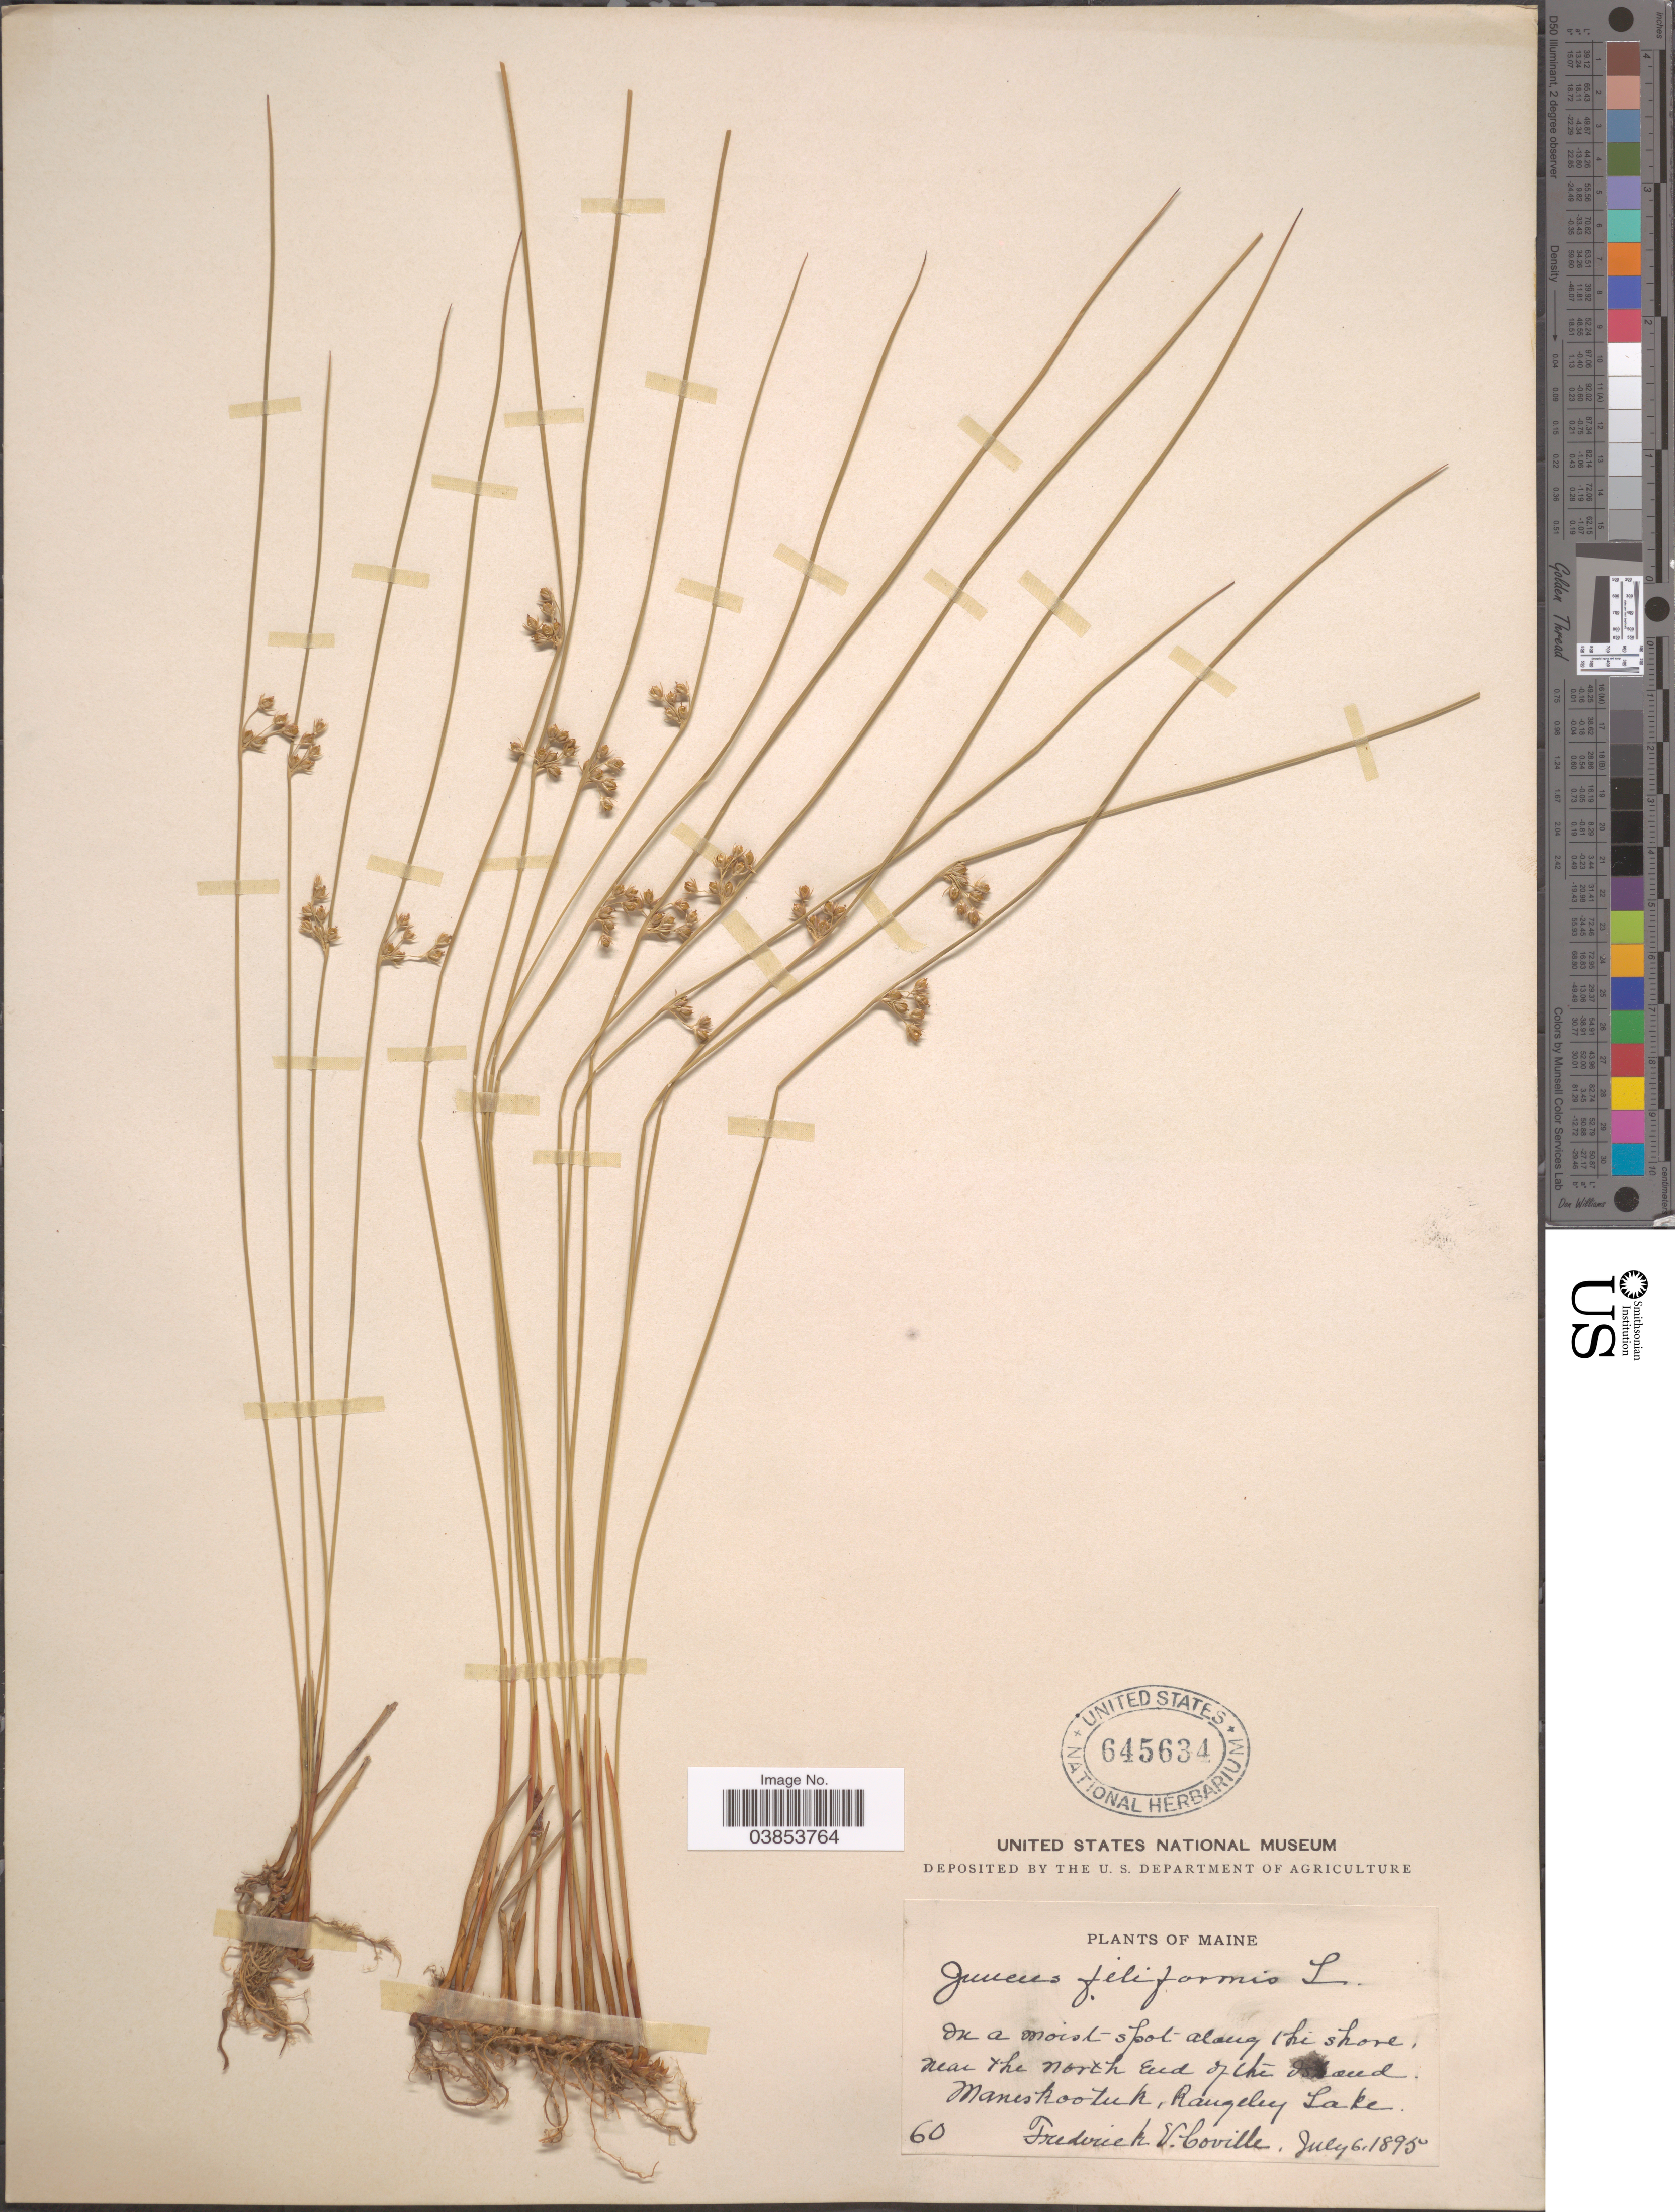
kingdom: Plantae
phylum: Tracheophyta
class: Liliopsida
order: Poales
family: Juncaceae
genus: Juncus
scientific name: Juncus filiformis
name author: L.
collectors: F. V. Coville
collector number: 60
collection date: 1895-07-06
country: United States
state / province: Maine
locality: Near the North End of the Island, Maneskootuk, Rangeley Lake.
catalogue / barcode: US 645634